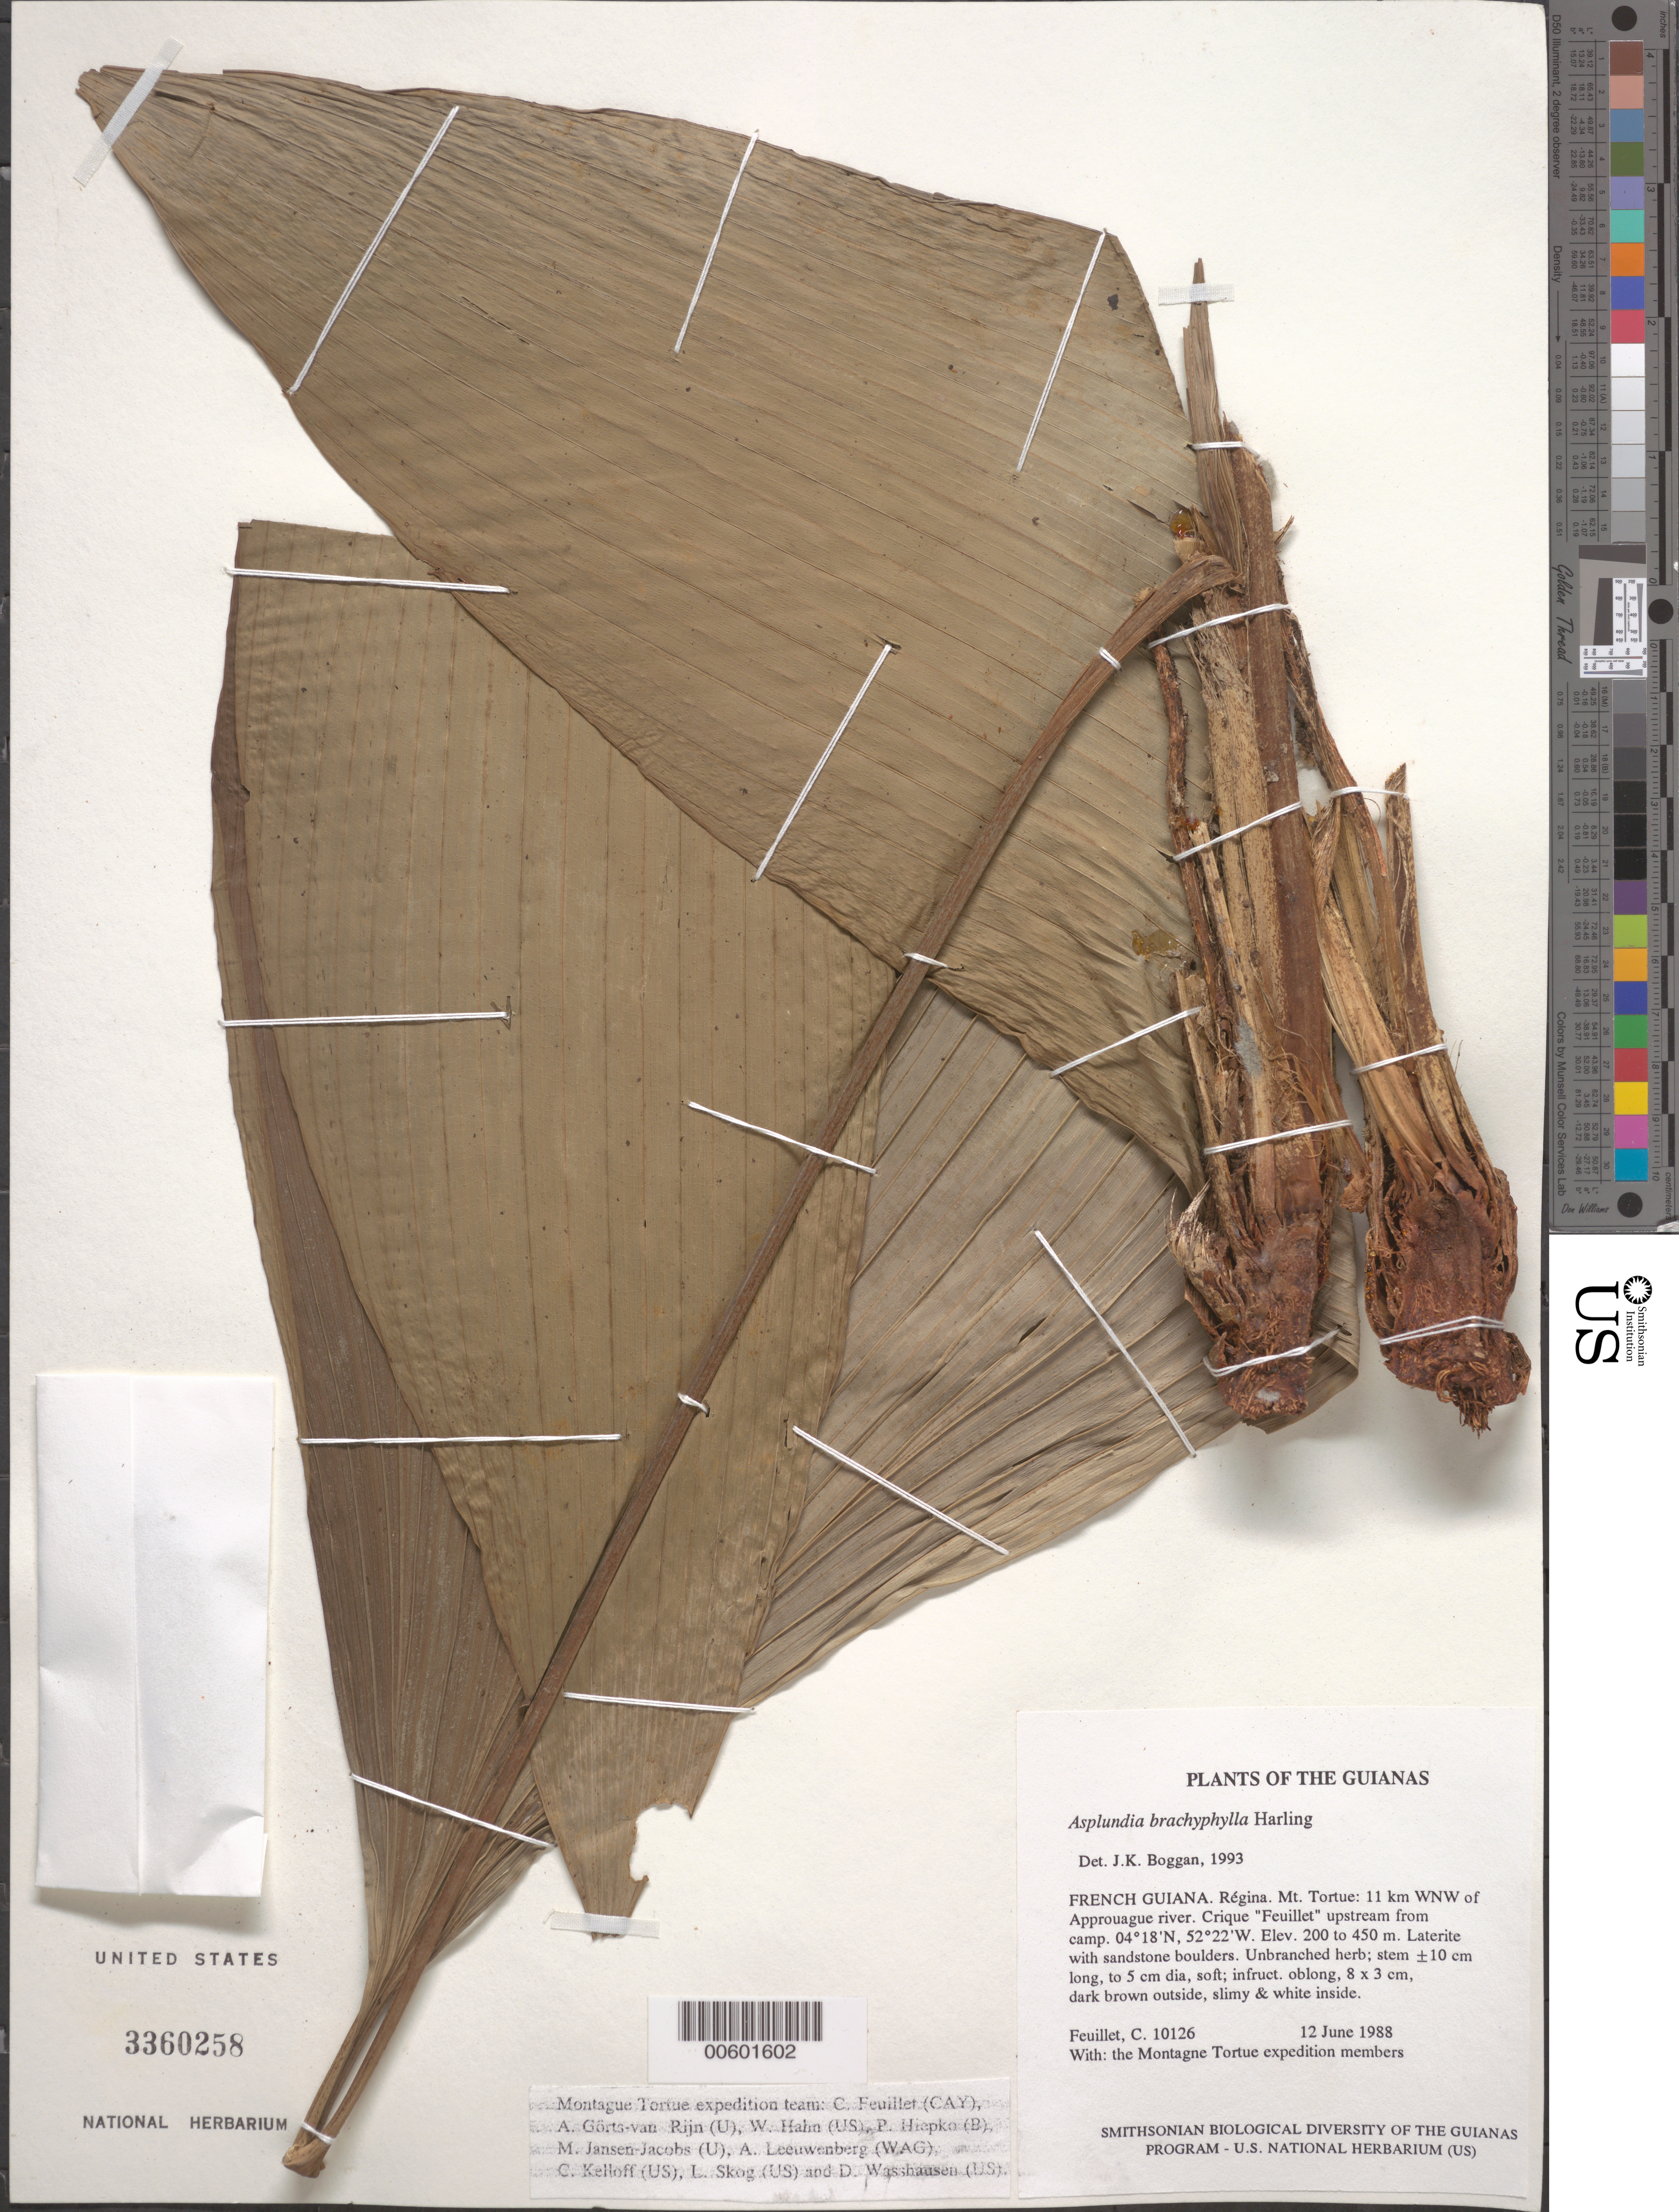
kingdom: Plantae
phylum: Tracheophyta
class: Liliopsida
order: Pandanales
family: Cyclanthaceae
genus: Asplundia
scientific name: Asplundia brachyphylla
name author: Harling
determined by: Boggan, J. K., (US), NMNH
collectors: C. Feuillet & Montagne Torte Exped. members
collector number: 10126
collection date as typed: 12 June 1988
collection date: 1988-06-12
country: French Guiana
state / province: Cayenne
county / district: Regina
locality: Mt. Tortue: 11 km WNW of Approuague river. Crique "Feuillet" upstream from camp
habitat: Laterite with sandstone boulders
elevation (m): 200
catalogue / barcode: US 3360258